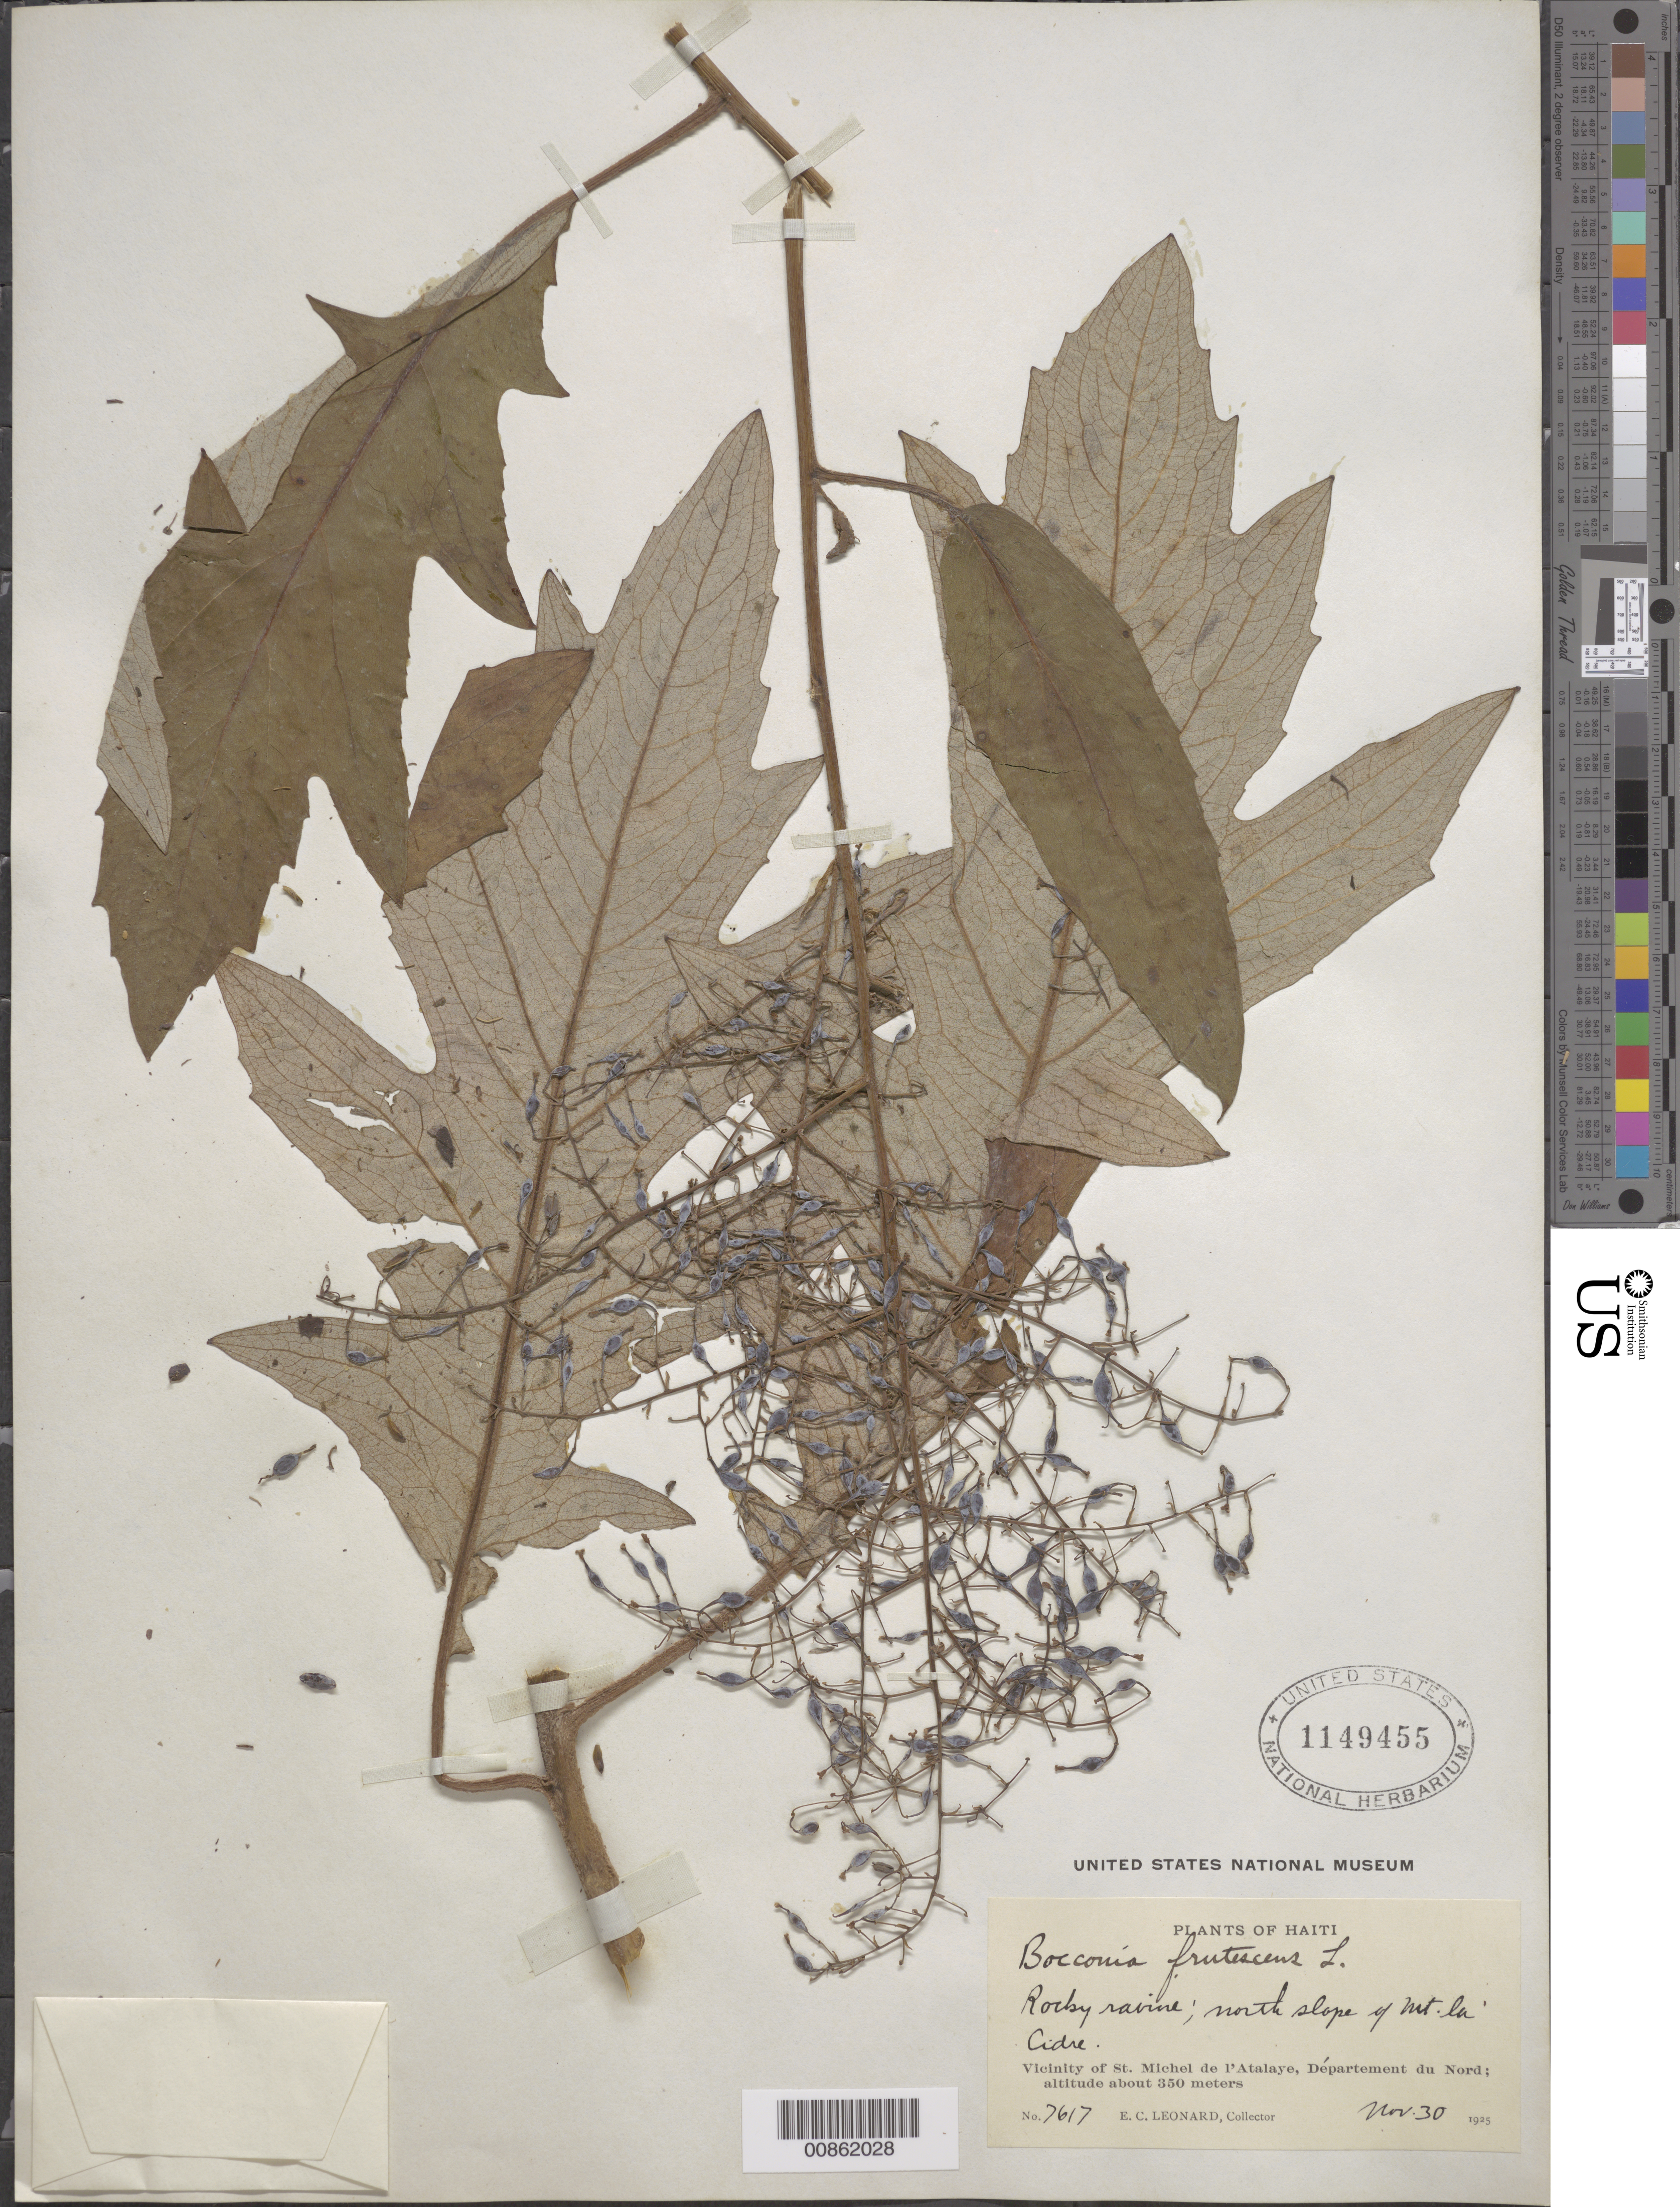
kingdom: Plantae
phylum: Tracheophyta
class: Magnoliopsida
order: Ranunculales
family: Papaveraceae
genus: Bocconia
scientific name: Bocconia frutescens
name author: L.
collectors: E. C. Leonard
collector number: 7617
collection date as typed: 30 Nov 1925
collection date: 1925-11-30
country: Haiti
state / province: Nord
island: Hispaniola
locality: Vicinity of St. Michel de l'Atalaye. North slope of Mt. la Cidre.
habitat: Rocky ravine.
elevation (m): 350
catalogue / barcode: US 1149455